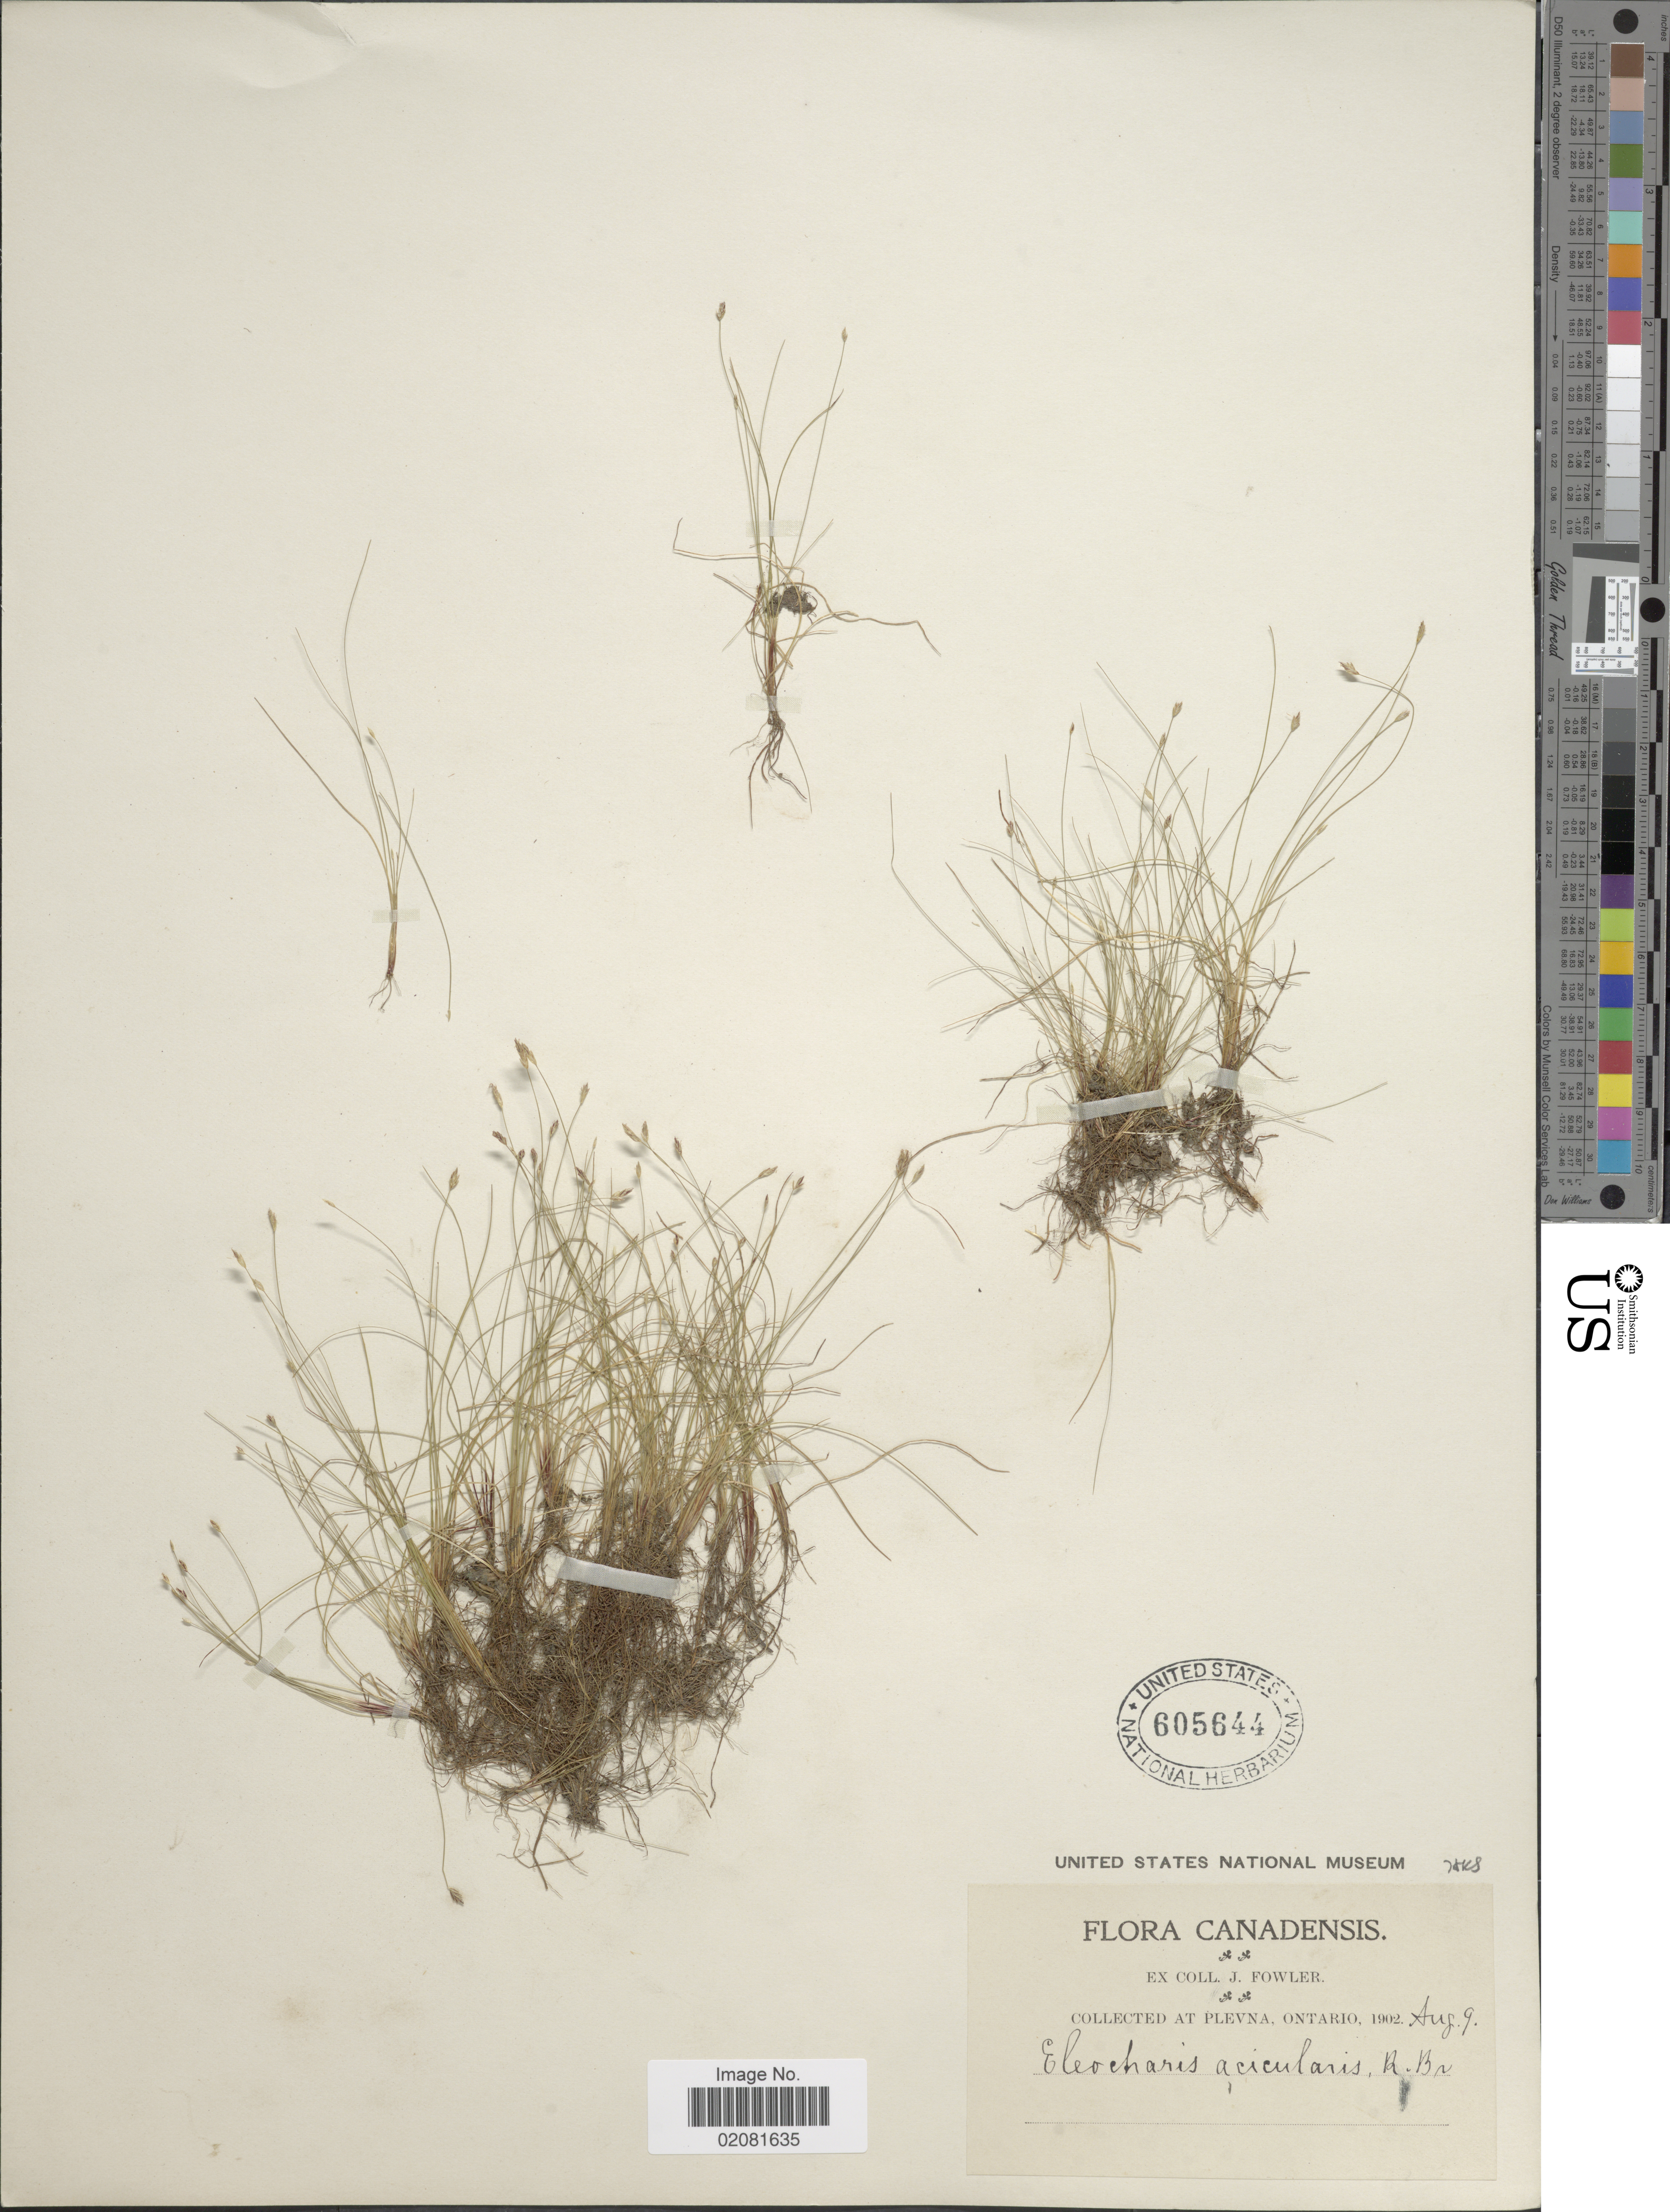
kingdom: Plantae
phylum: Tracheophyta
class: Liliopsida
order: Poales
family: Cyperaceae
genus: Eleocharis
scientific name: Eleocharis acicularis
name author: (L.) Roem. & Schult.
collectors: J. P. Fowler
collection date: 1902-08-09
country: Canada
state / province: Ontario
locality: Plevna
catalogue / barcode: US 605644